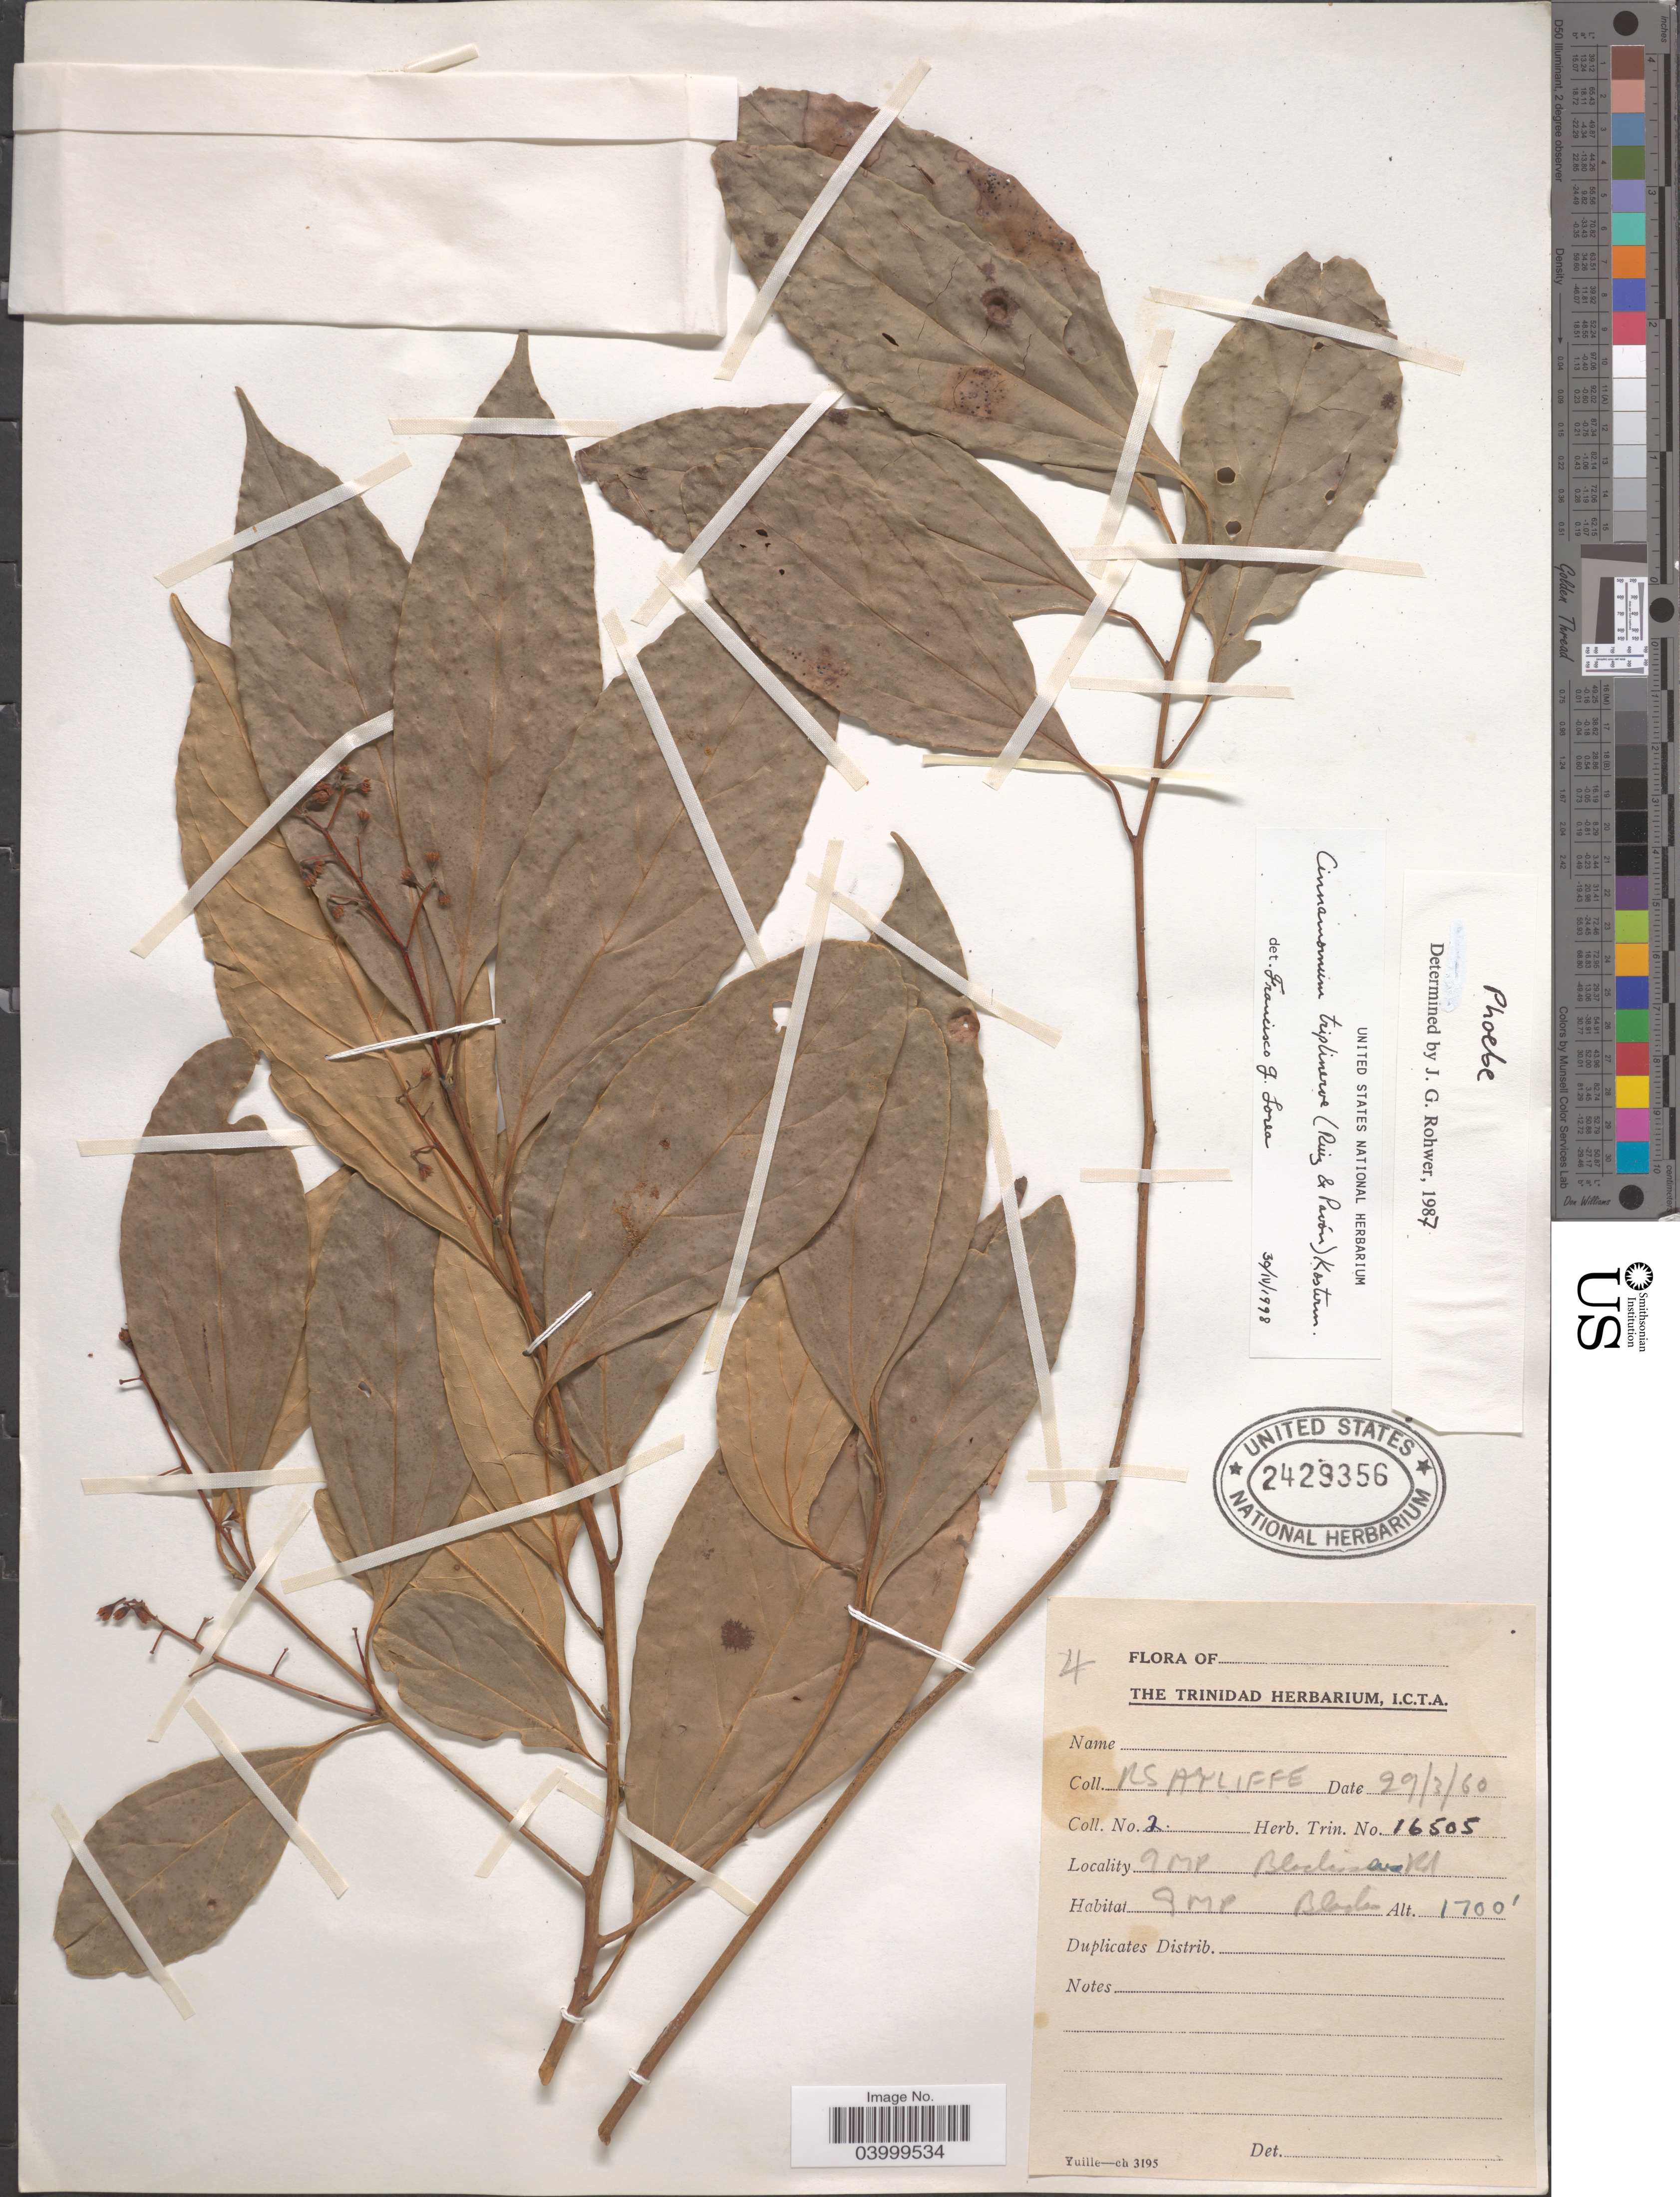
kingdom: Plantae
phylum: Tracheophyta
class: Magnoliopsida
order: Laurales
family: Lauraceae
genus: Cinnamomum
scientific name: Cinnamomum triplinerve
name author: (Ruiz & Pav.) Kosterm.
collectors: R. Ayliffe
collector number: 1*/16505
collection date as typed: Transcribed d/m/y: 29/3/60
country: Trinidad and Tobago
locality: GMP Blochiseusse Rd. [interpreted]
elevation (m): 518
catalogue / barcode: US 2429356